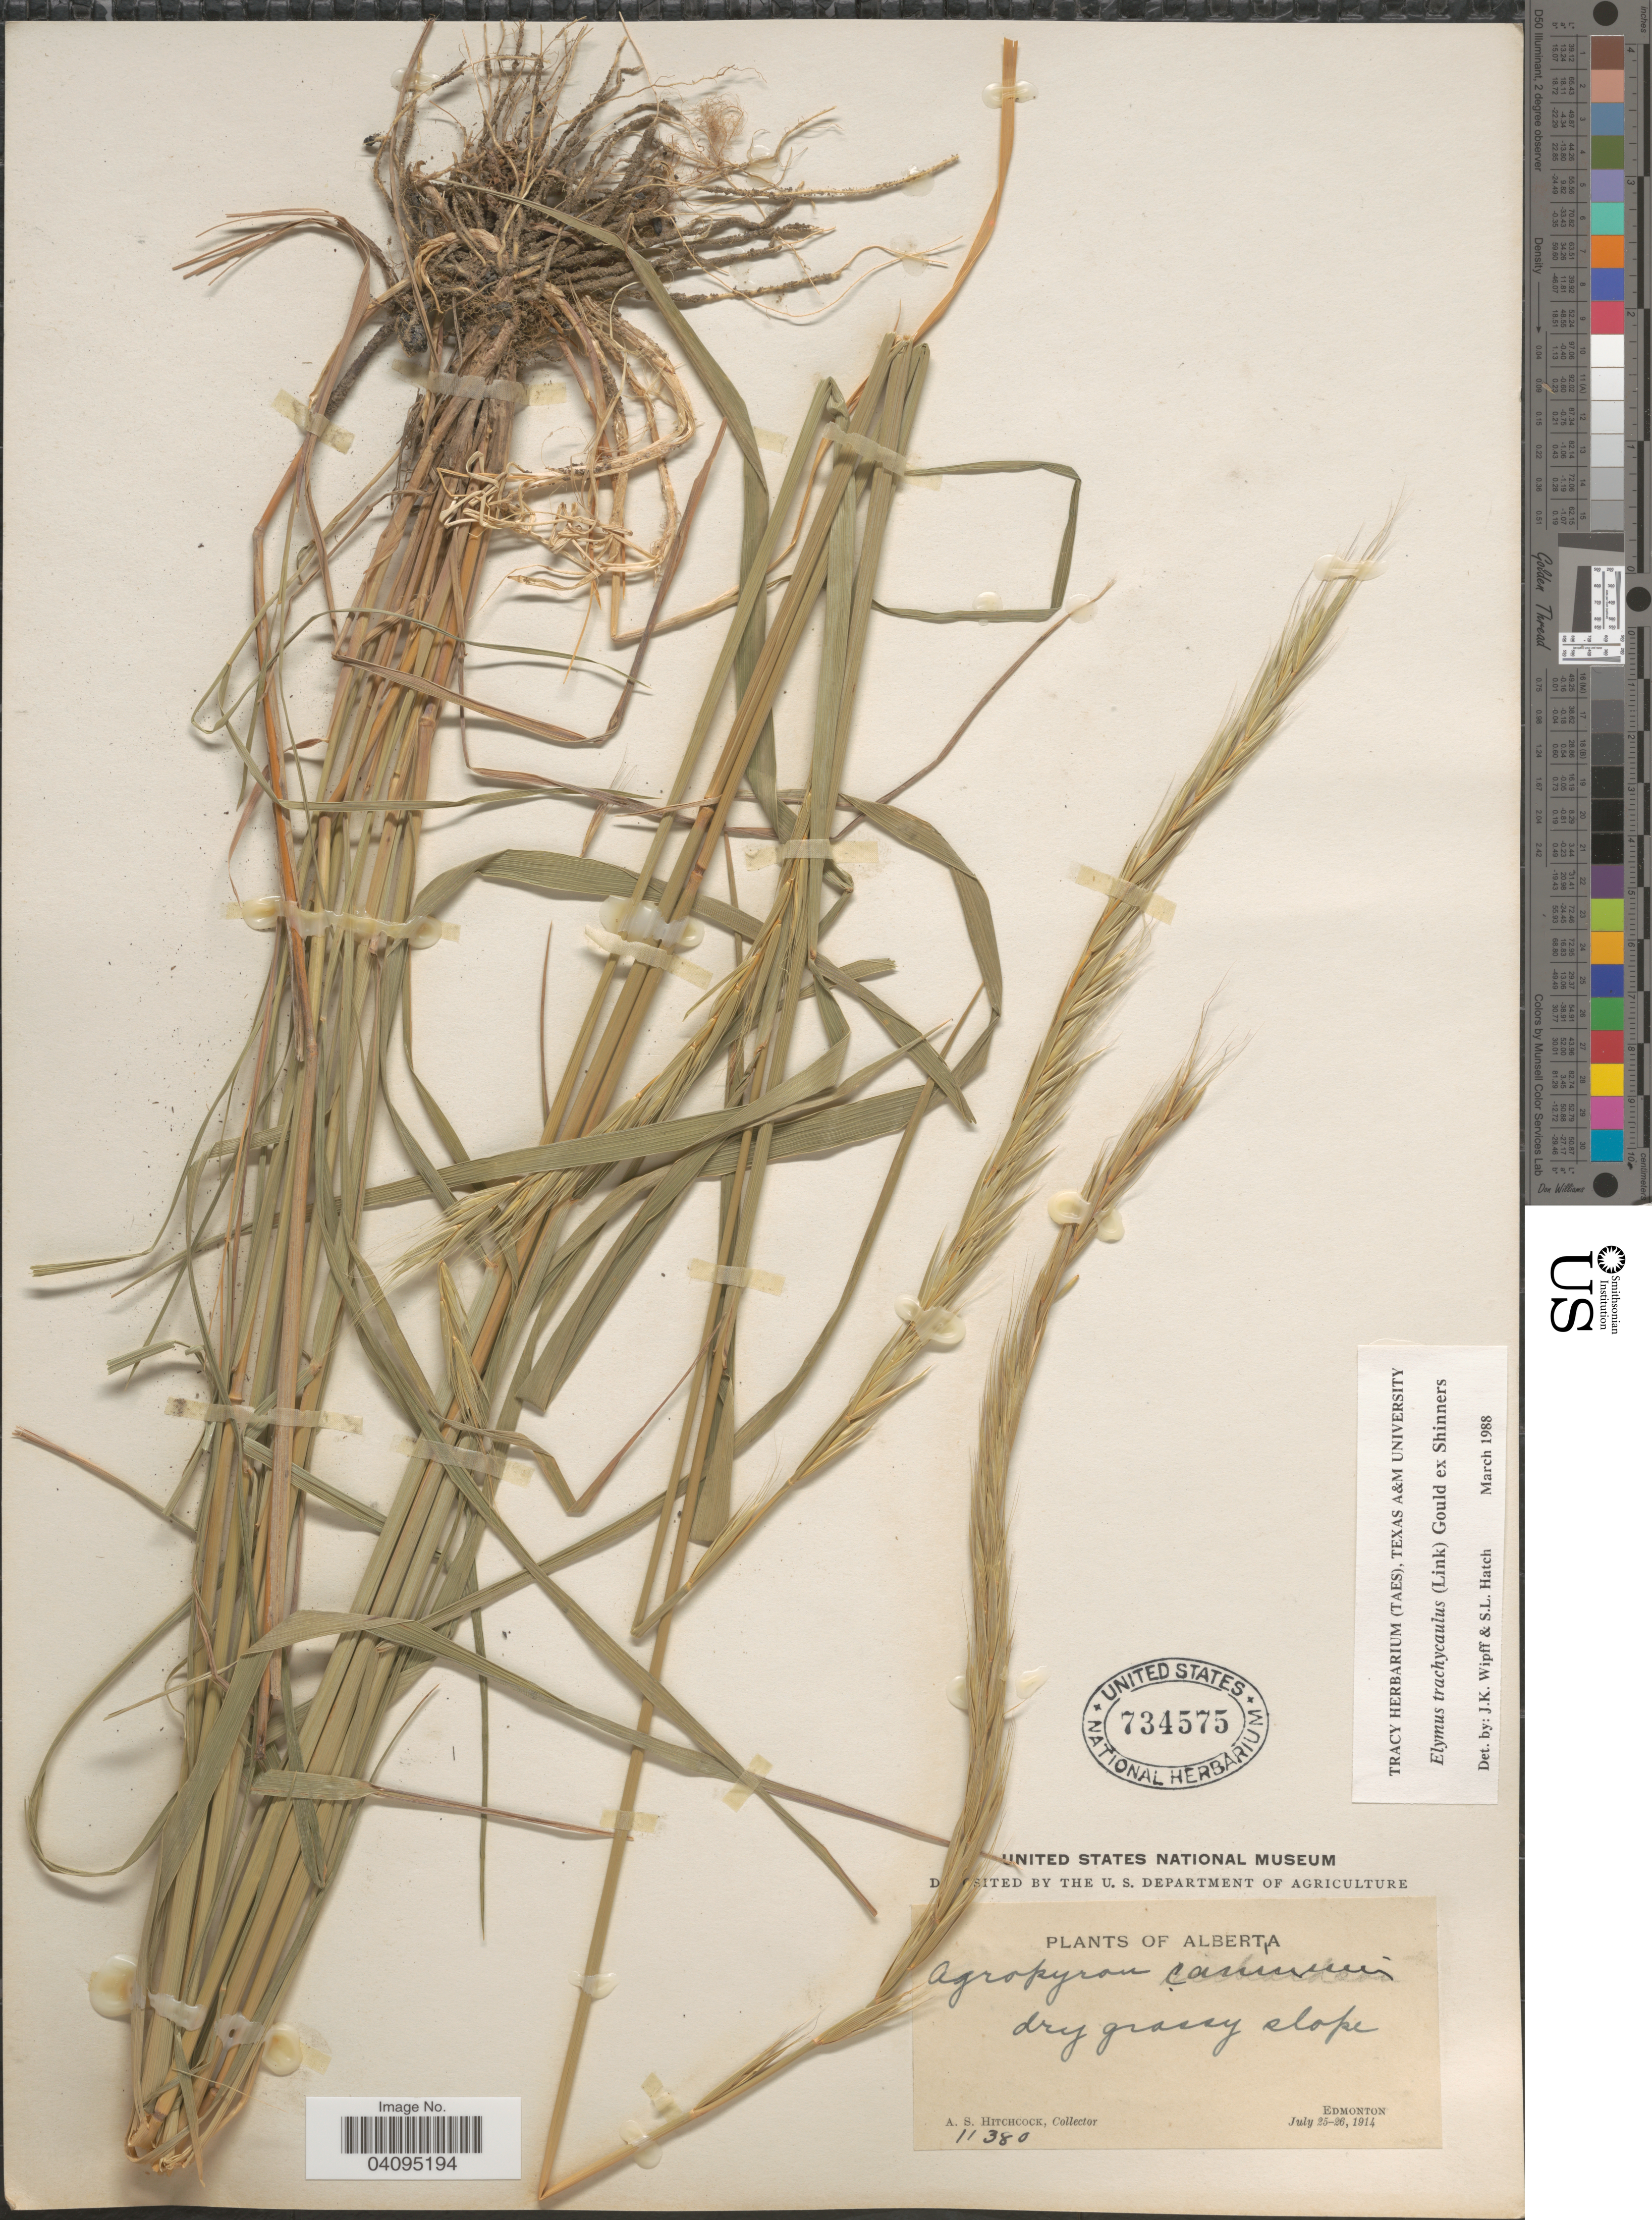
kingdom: Plantae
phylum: Tracheophyta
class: Liliopsida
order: Poales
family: Poaceae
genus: Elymus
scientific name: Elymus trachycaulus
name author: (Link) Gould ex Shinners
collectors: A. S. Hitchcock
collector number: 11380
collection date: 1914-07-25/1914-07-26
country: Canada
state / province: Alberta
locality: Edmonton.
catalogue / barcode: US 734575